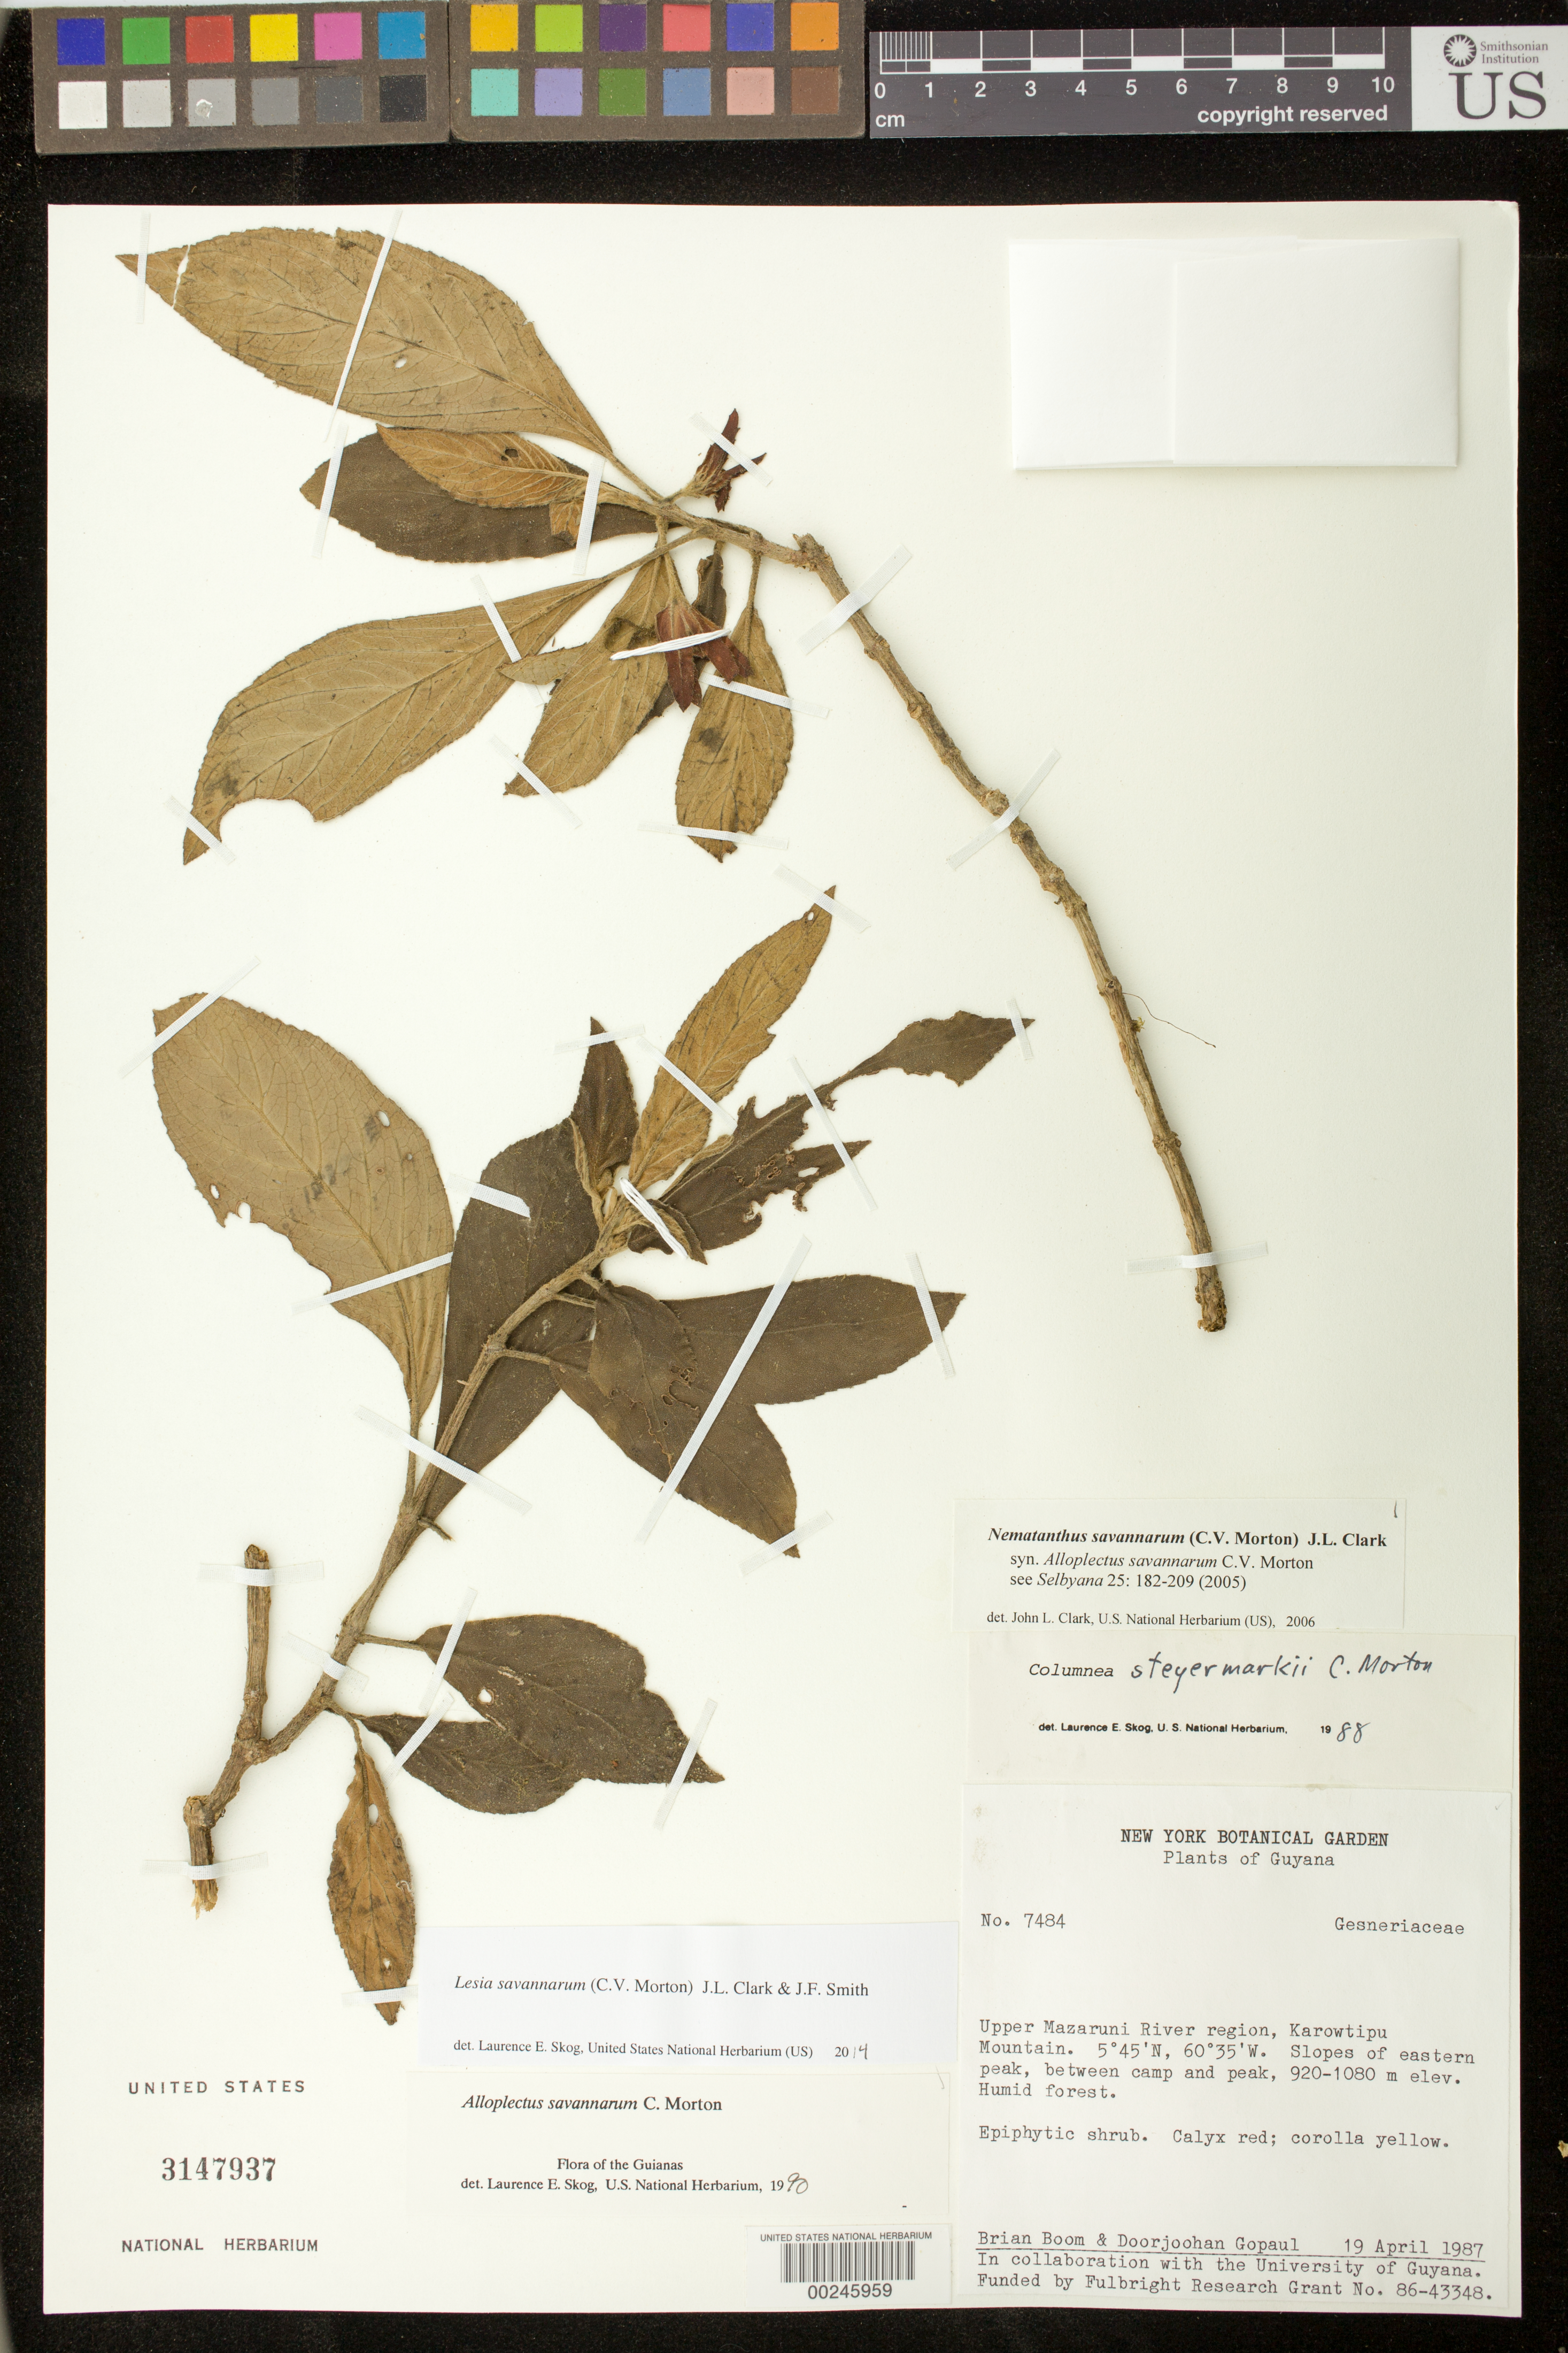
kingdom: Plantae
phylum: Tracheophyta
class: Magnoliopsida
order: Lamiales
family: Gesneriaceae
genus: Lesia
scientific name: Lesia savannarum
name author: (C.V. Morton) J.L. Clark & J.F. Sm.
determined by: Skog, Laurence E.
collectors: B. M. Boom & D. Gopaul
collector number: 7484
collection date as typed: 19 Apr 1987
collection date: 1987-04-19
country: Guyana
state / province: Cuyuni-Mazaruni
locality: Upper Mazaruni River region, Karowtipu Mountain, slopes of eastern peak, between camp and peak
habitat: Humid forest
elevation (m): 920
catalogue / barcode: US 3147937